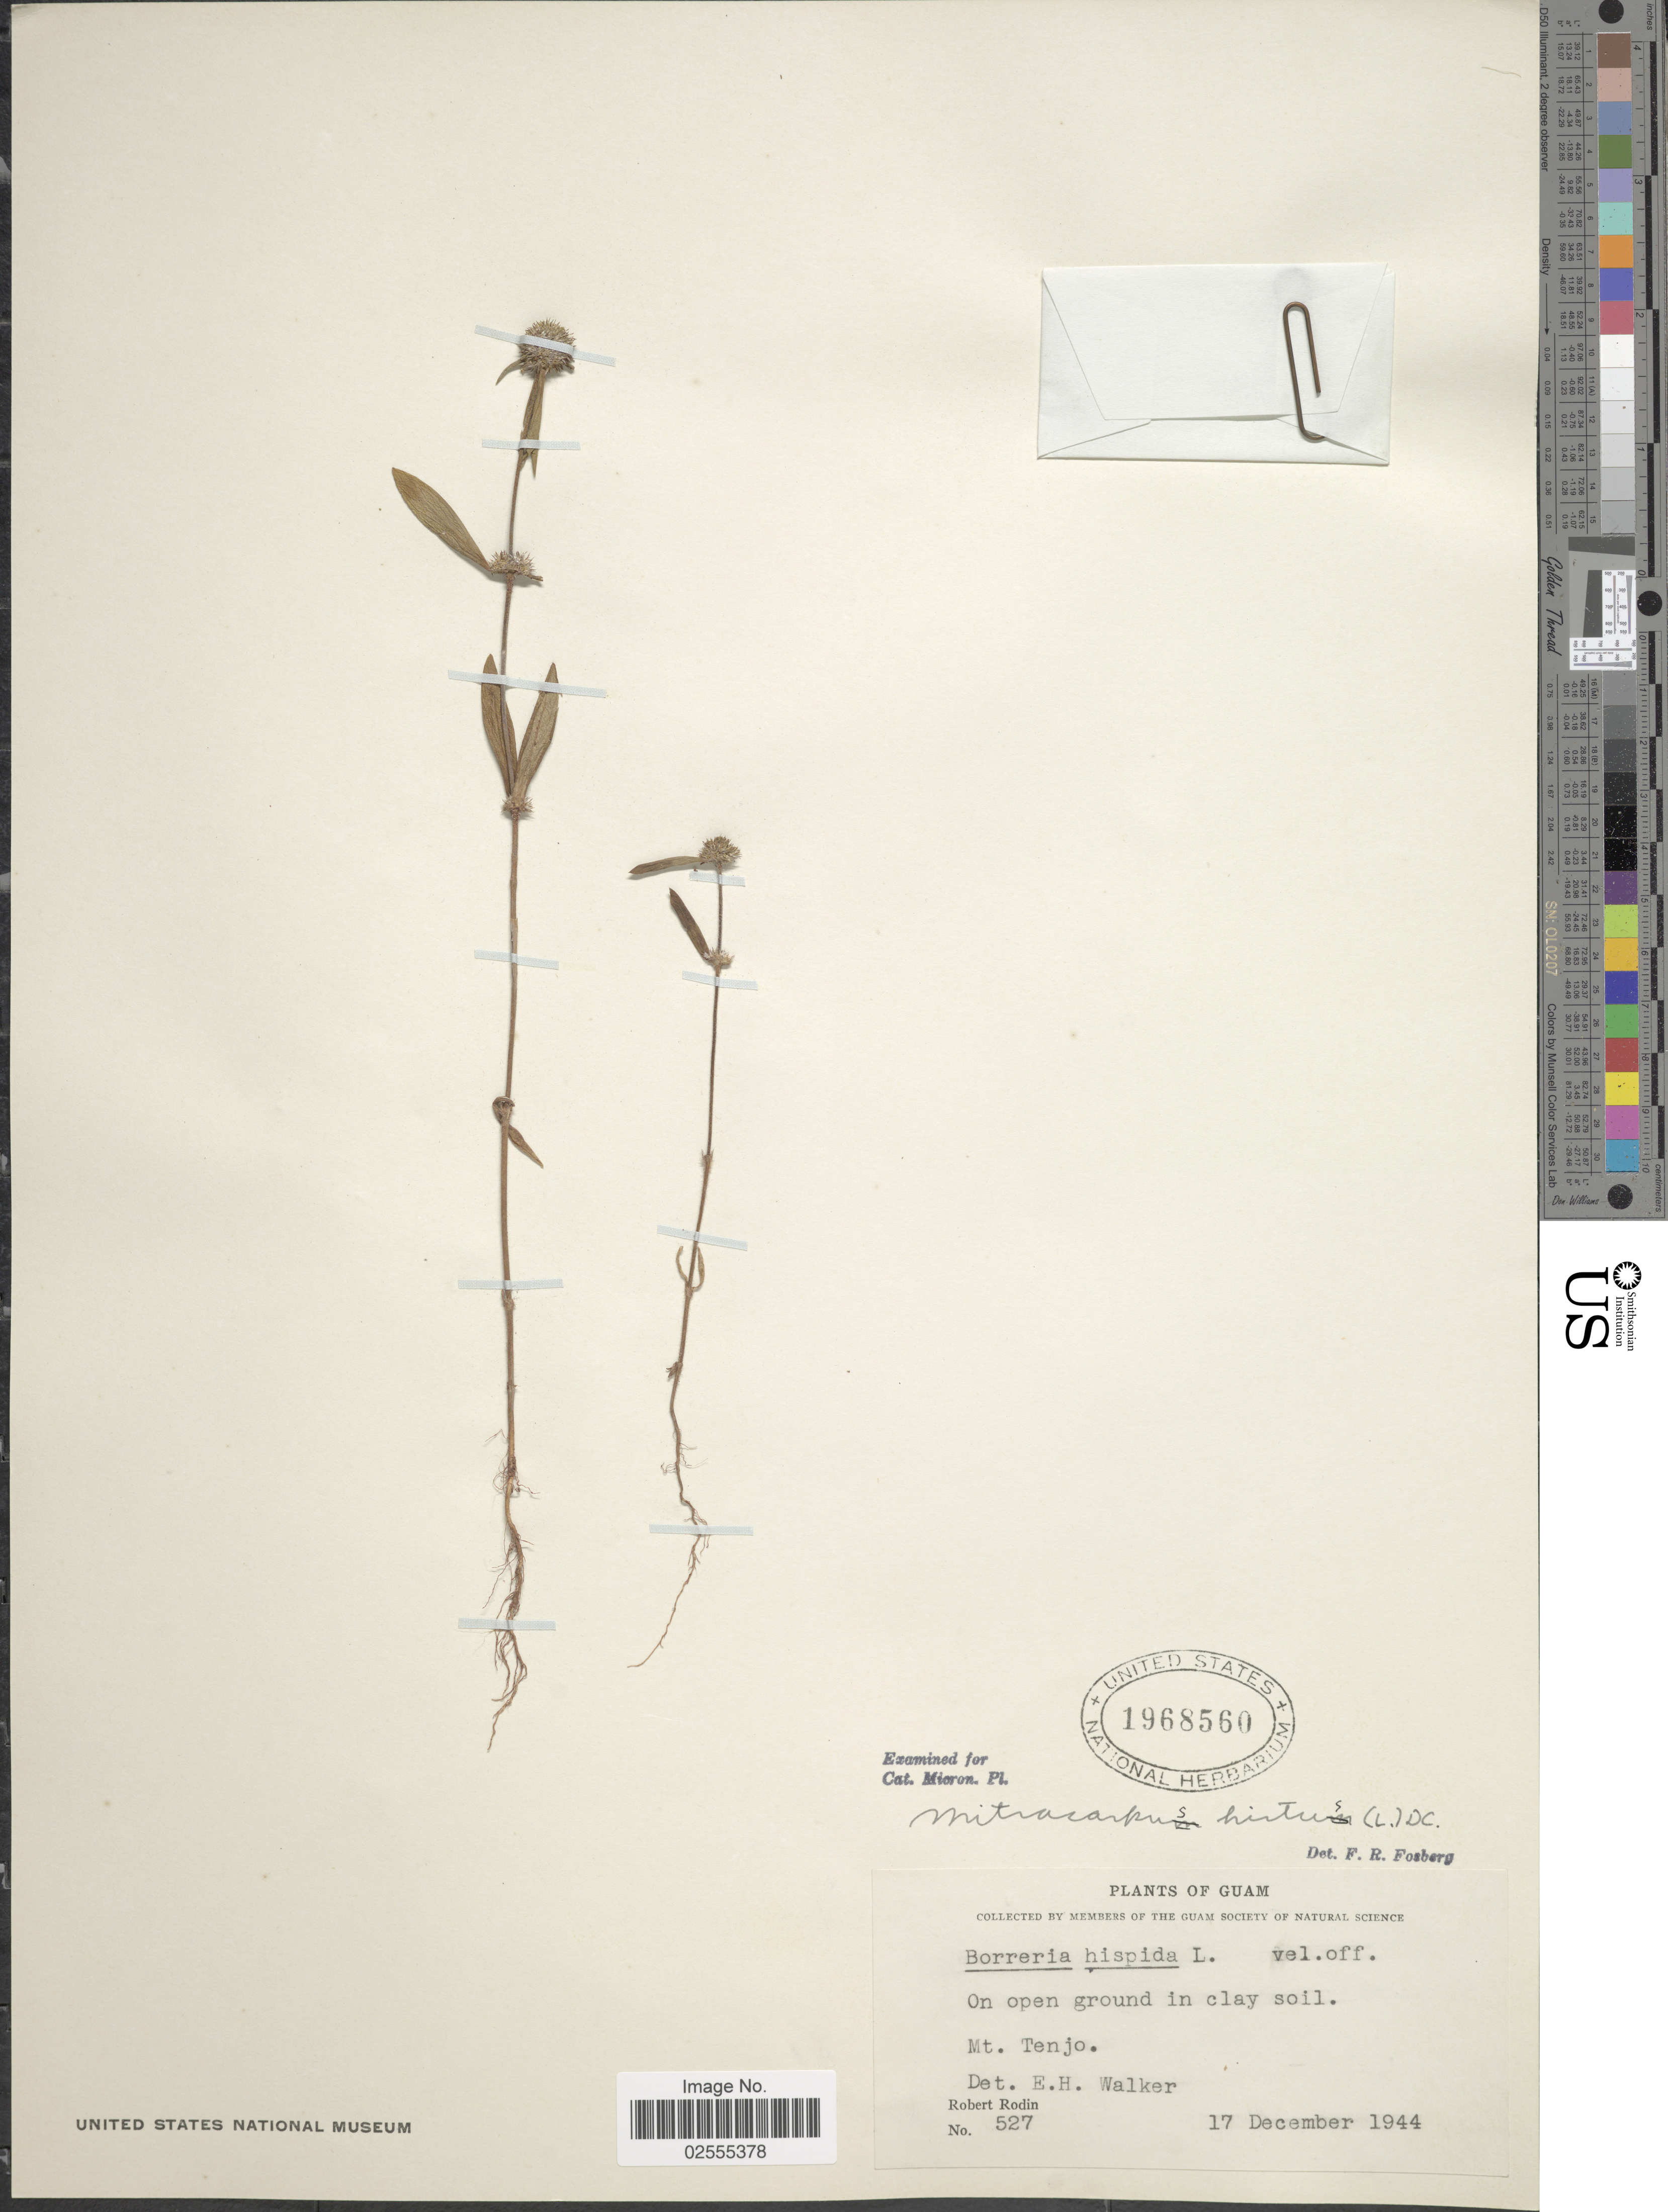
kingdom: Plantae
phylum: Tracheophyta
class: Magnoliopsida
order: Gentianales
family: Rubiaceae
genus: Mitracarpus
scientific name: Mitracarpus hirtus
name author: (L.) DC.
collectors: R. Rodin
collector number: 527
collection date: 1944-12-17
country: Guam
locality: Mt. Tenjo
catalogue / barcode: US 1968560